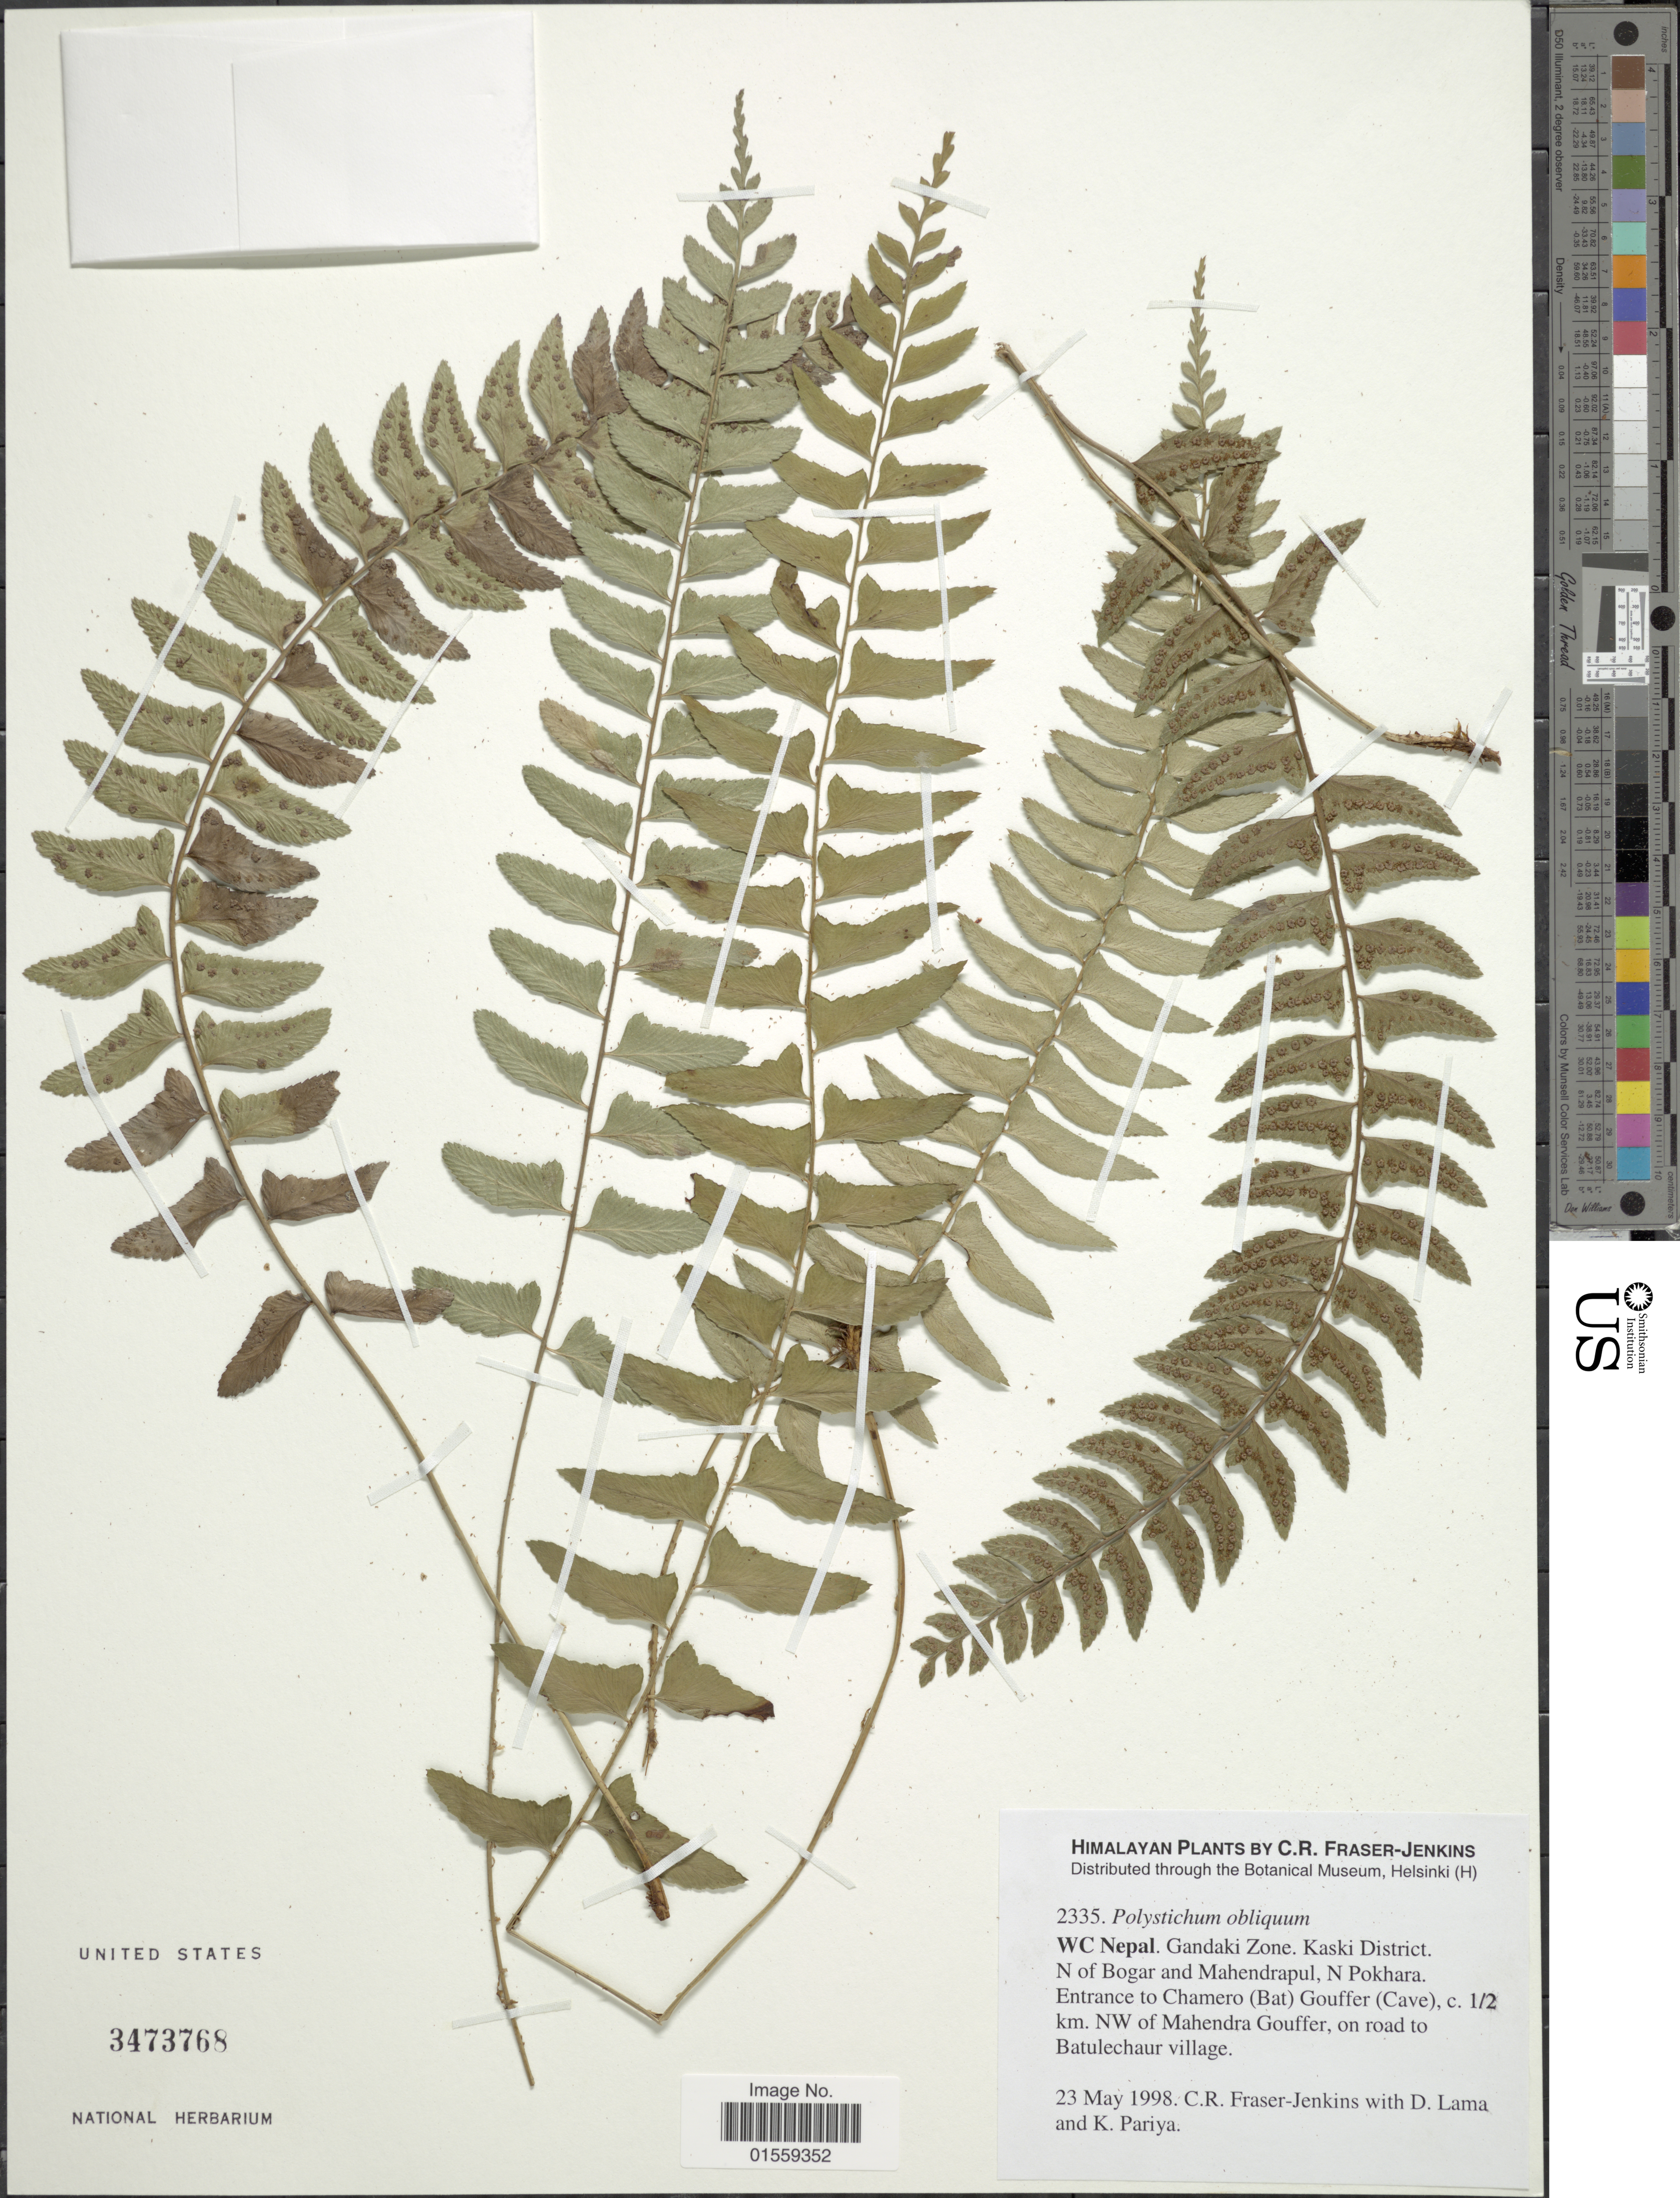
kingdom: Plantae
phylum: Tracheophyta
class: Polypodiopsida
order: Polypodiales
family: Dryopteridaceae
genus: Polystichum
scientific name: Polystichum obliquum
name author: (D. Don) T. Moore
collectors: C. R. Fraser-Jenkins, D. Lama & K. Pariya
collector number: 2335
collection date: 1998-05-23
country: Nepal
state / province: Gandaki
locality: Gandaki Zone, Kaski District, N of Bogar and Mahendrapul, N Pokhara, Entrance to Chamero (Bat) Gouffer (Cave), c 1/2 km, NW of Mahendra Gouffer, on road to Batulechaur village.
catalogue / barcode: US 3473768